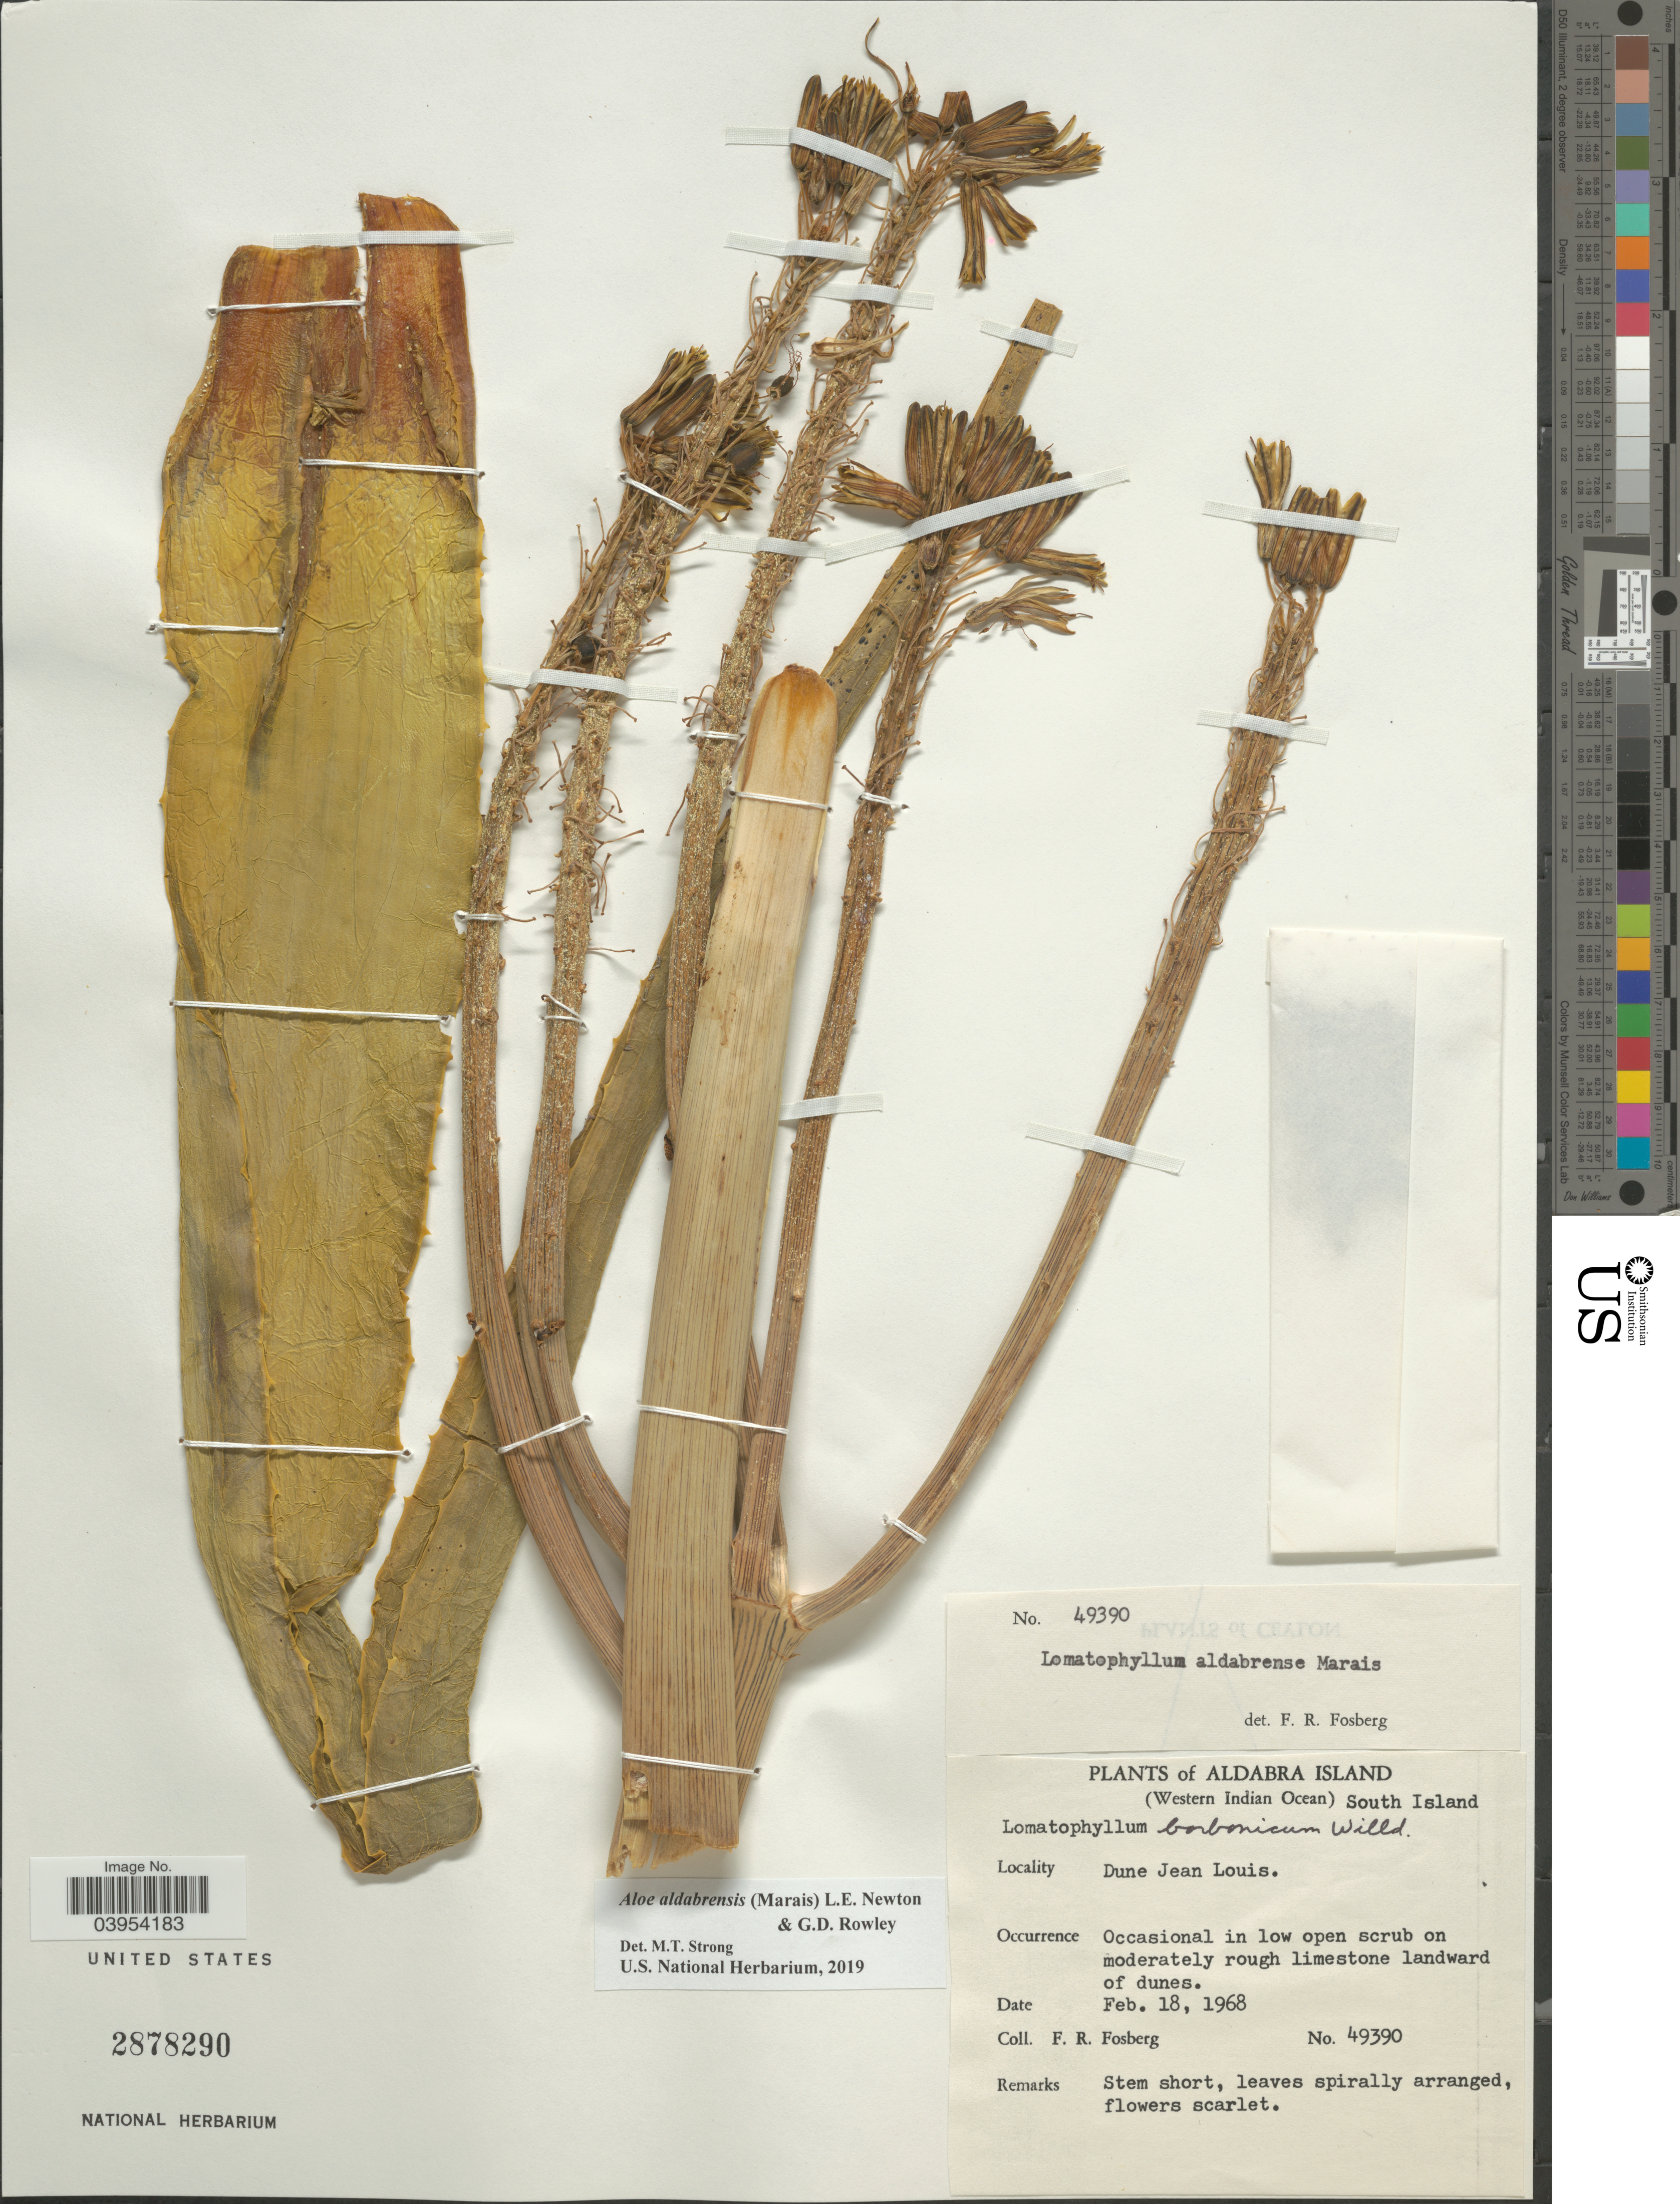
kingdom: Plantae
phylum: Tracheophyta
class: Liliopsida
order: Asparagales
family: Asphodelaceae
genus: Aloe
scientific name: Aloe aldabrensis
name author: (Marais) L. E. Newton & G.D. Rowley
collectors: F. R. Fosberg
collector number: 49390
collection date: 1968-02-18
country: Seychelles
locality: Aldabra Island (Western Indian Ocean) South Island. Dune Jean Louis.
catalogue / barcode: US 2878290